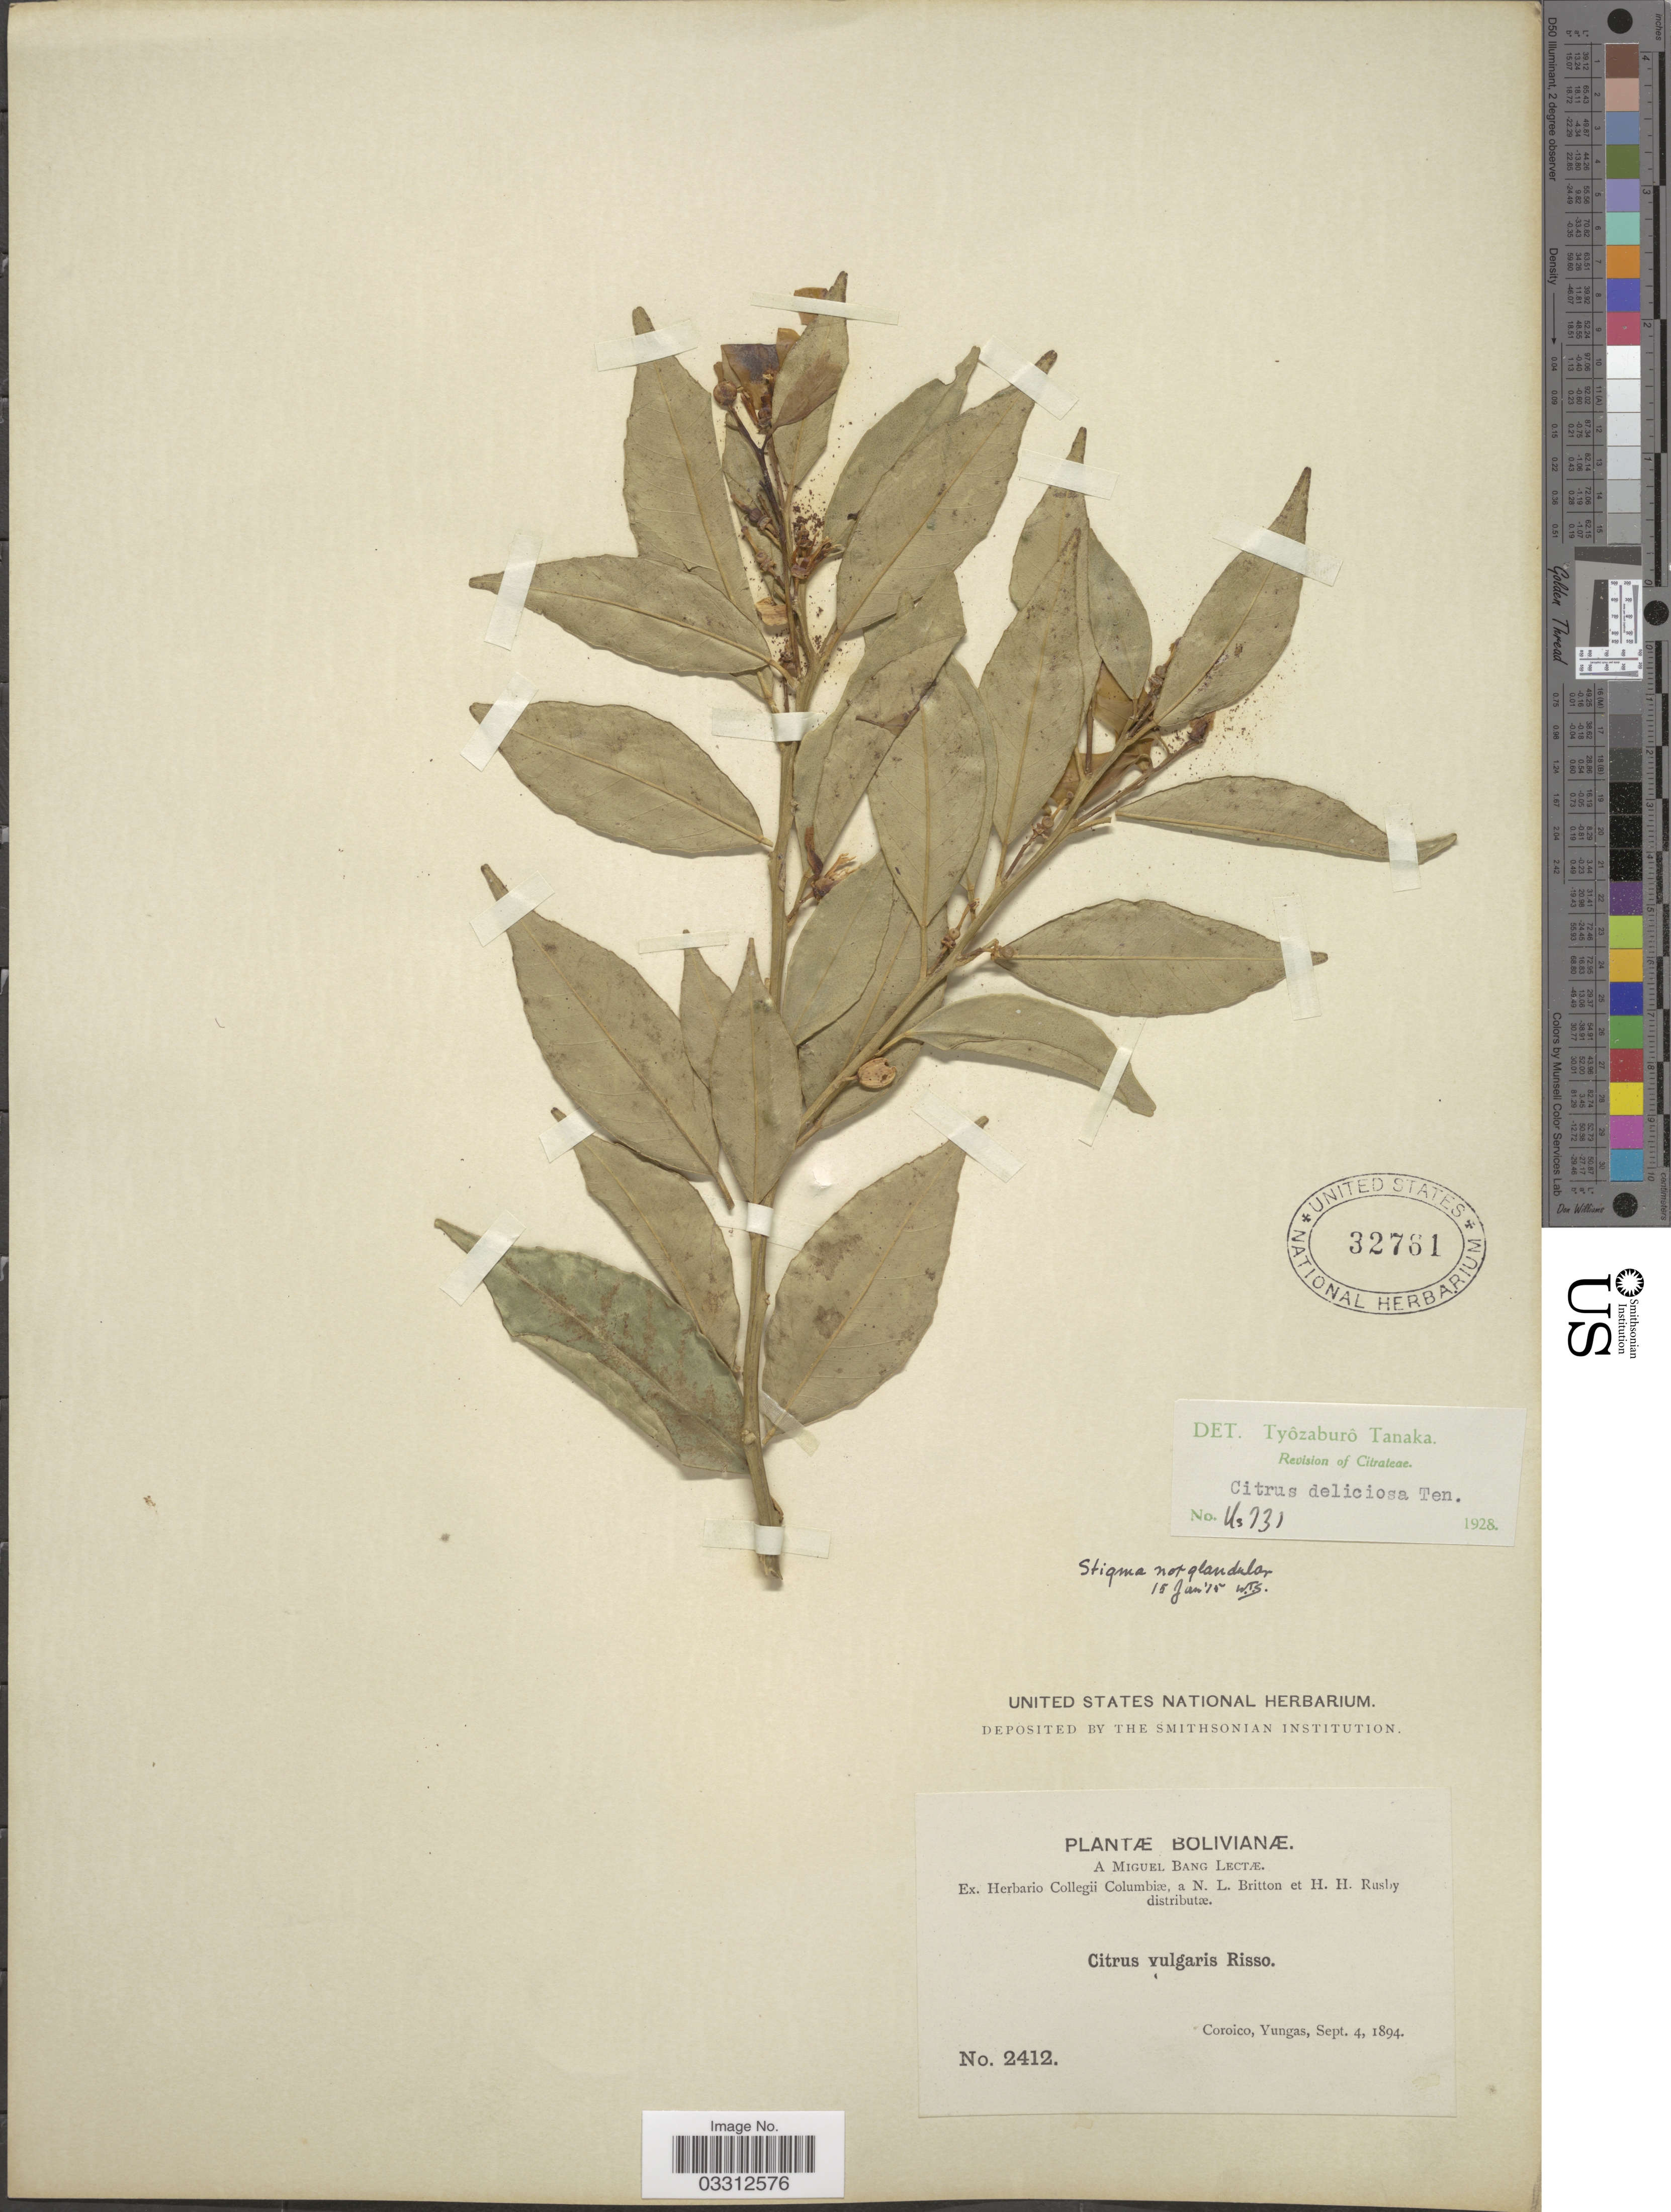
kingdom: Plantae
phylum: Tracheophyta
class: Magnoliopsida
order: Sapindales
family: Rutaceae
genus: Citrus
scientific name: Citrus deliciosa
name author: Ten.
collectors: M. Bang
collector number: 2412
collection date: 1894-09-04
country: Bolivia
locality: Coroico, Yungas.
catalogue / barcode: US 32761